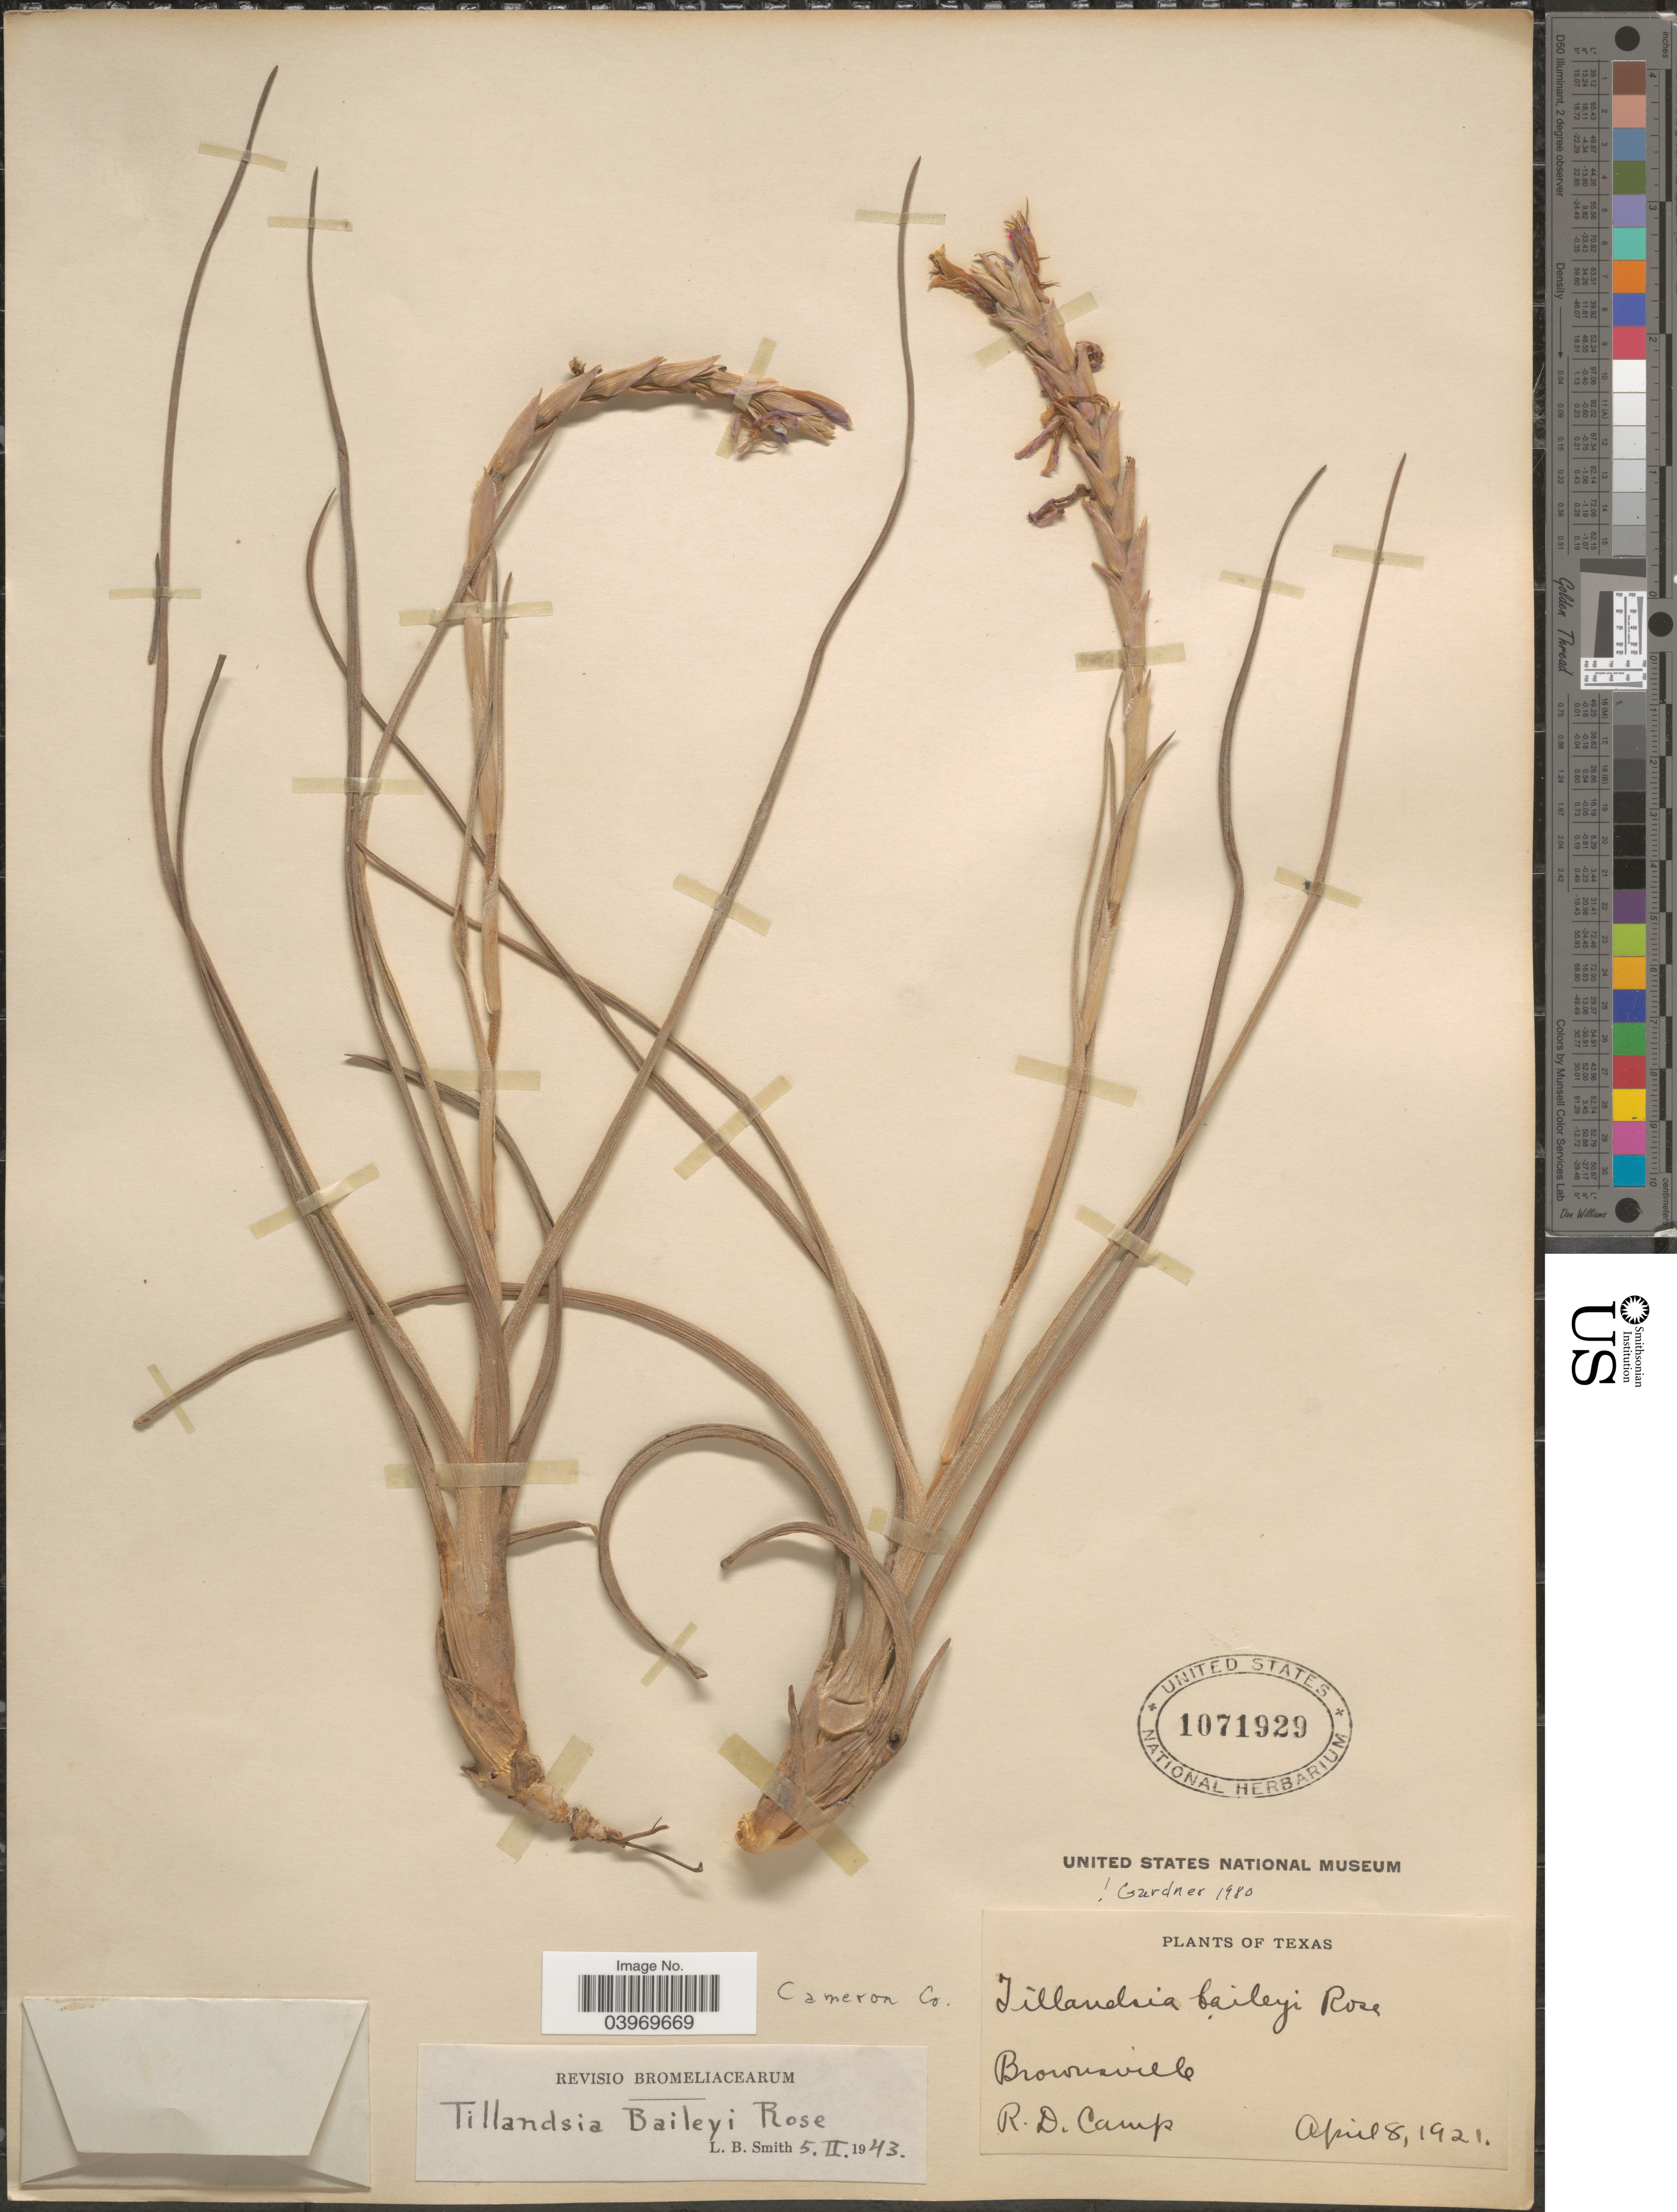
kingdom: Plantae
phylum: Tracheophyta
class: Liliopsida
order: Poales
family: Bromeliaceae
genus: Tillandsia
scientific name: Tillandsia baileyi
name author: Rose ex Small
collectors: R. D. Camp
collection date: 1921-04-08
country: United States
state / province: Texas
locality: Brownsville. Cameron Co.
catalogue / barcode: US 1071929